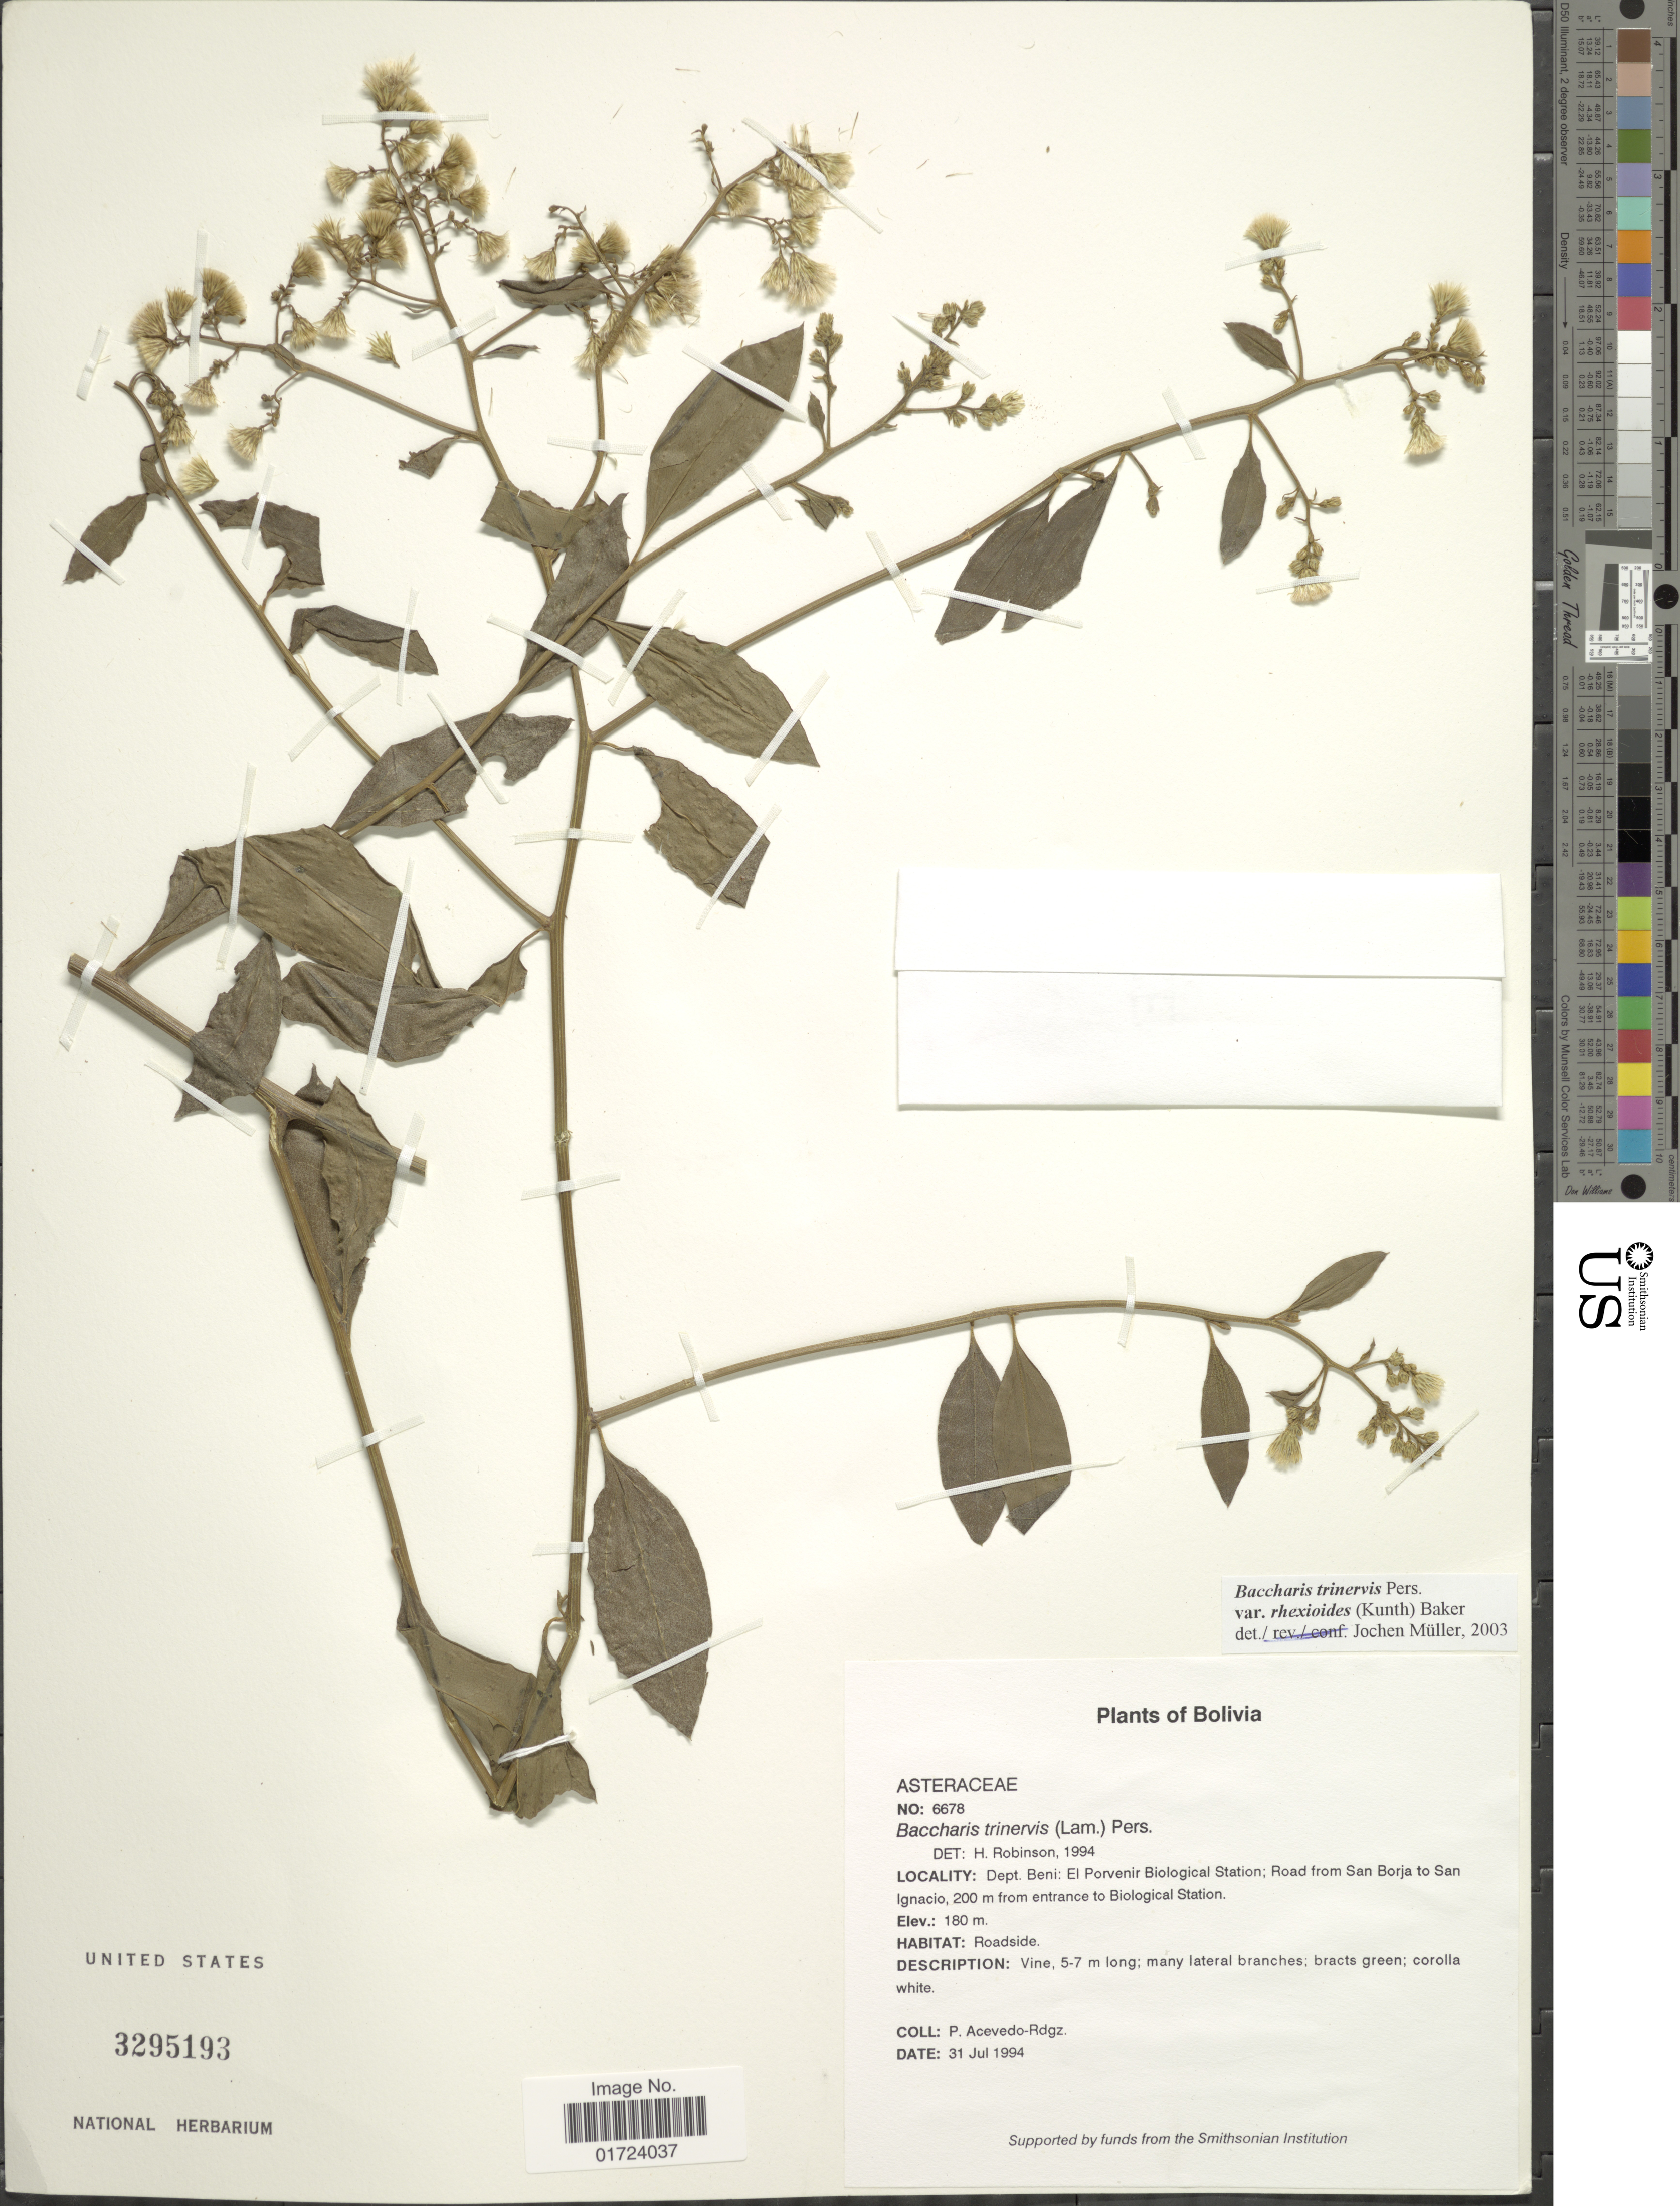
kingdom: Plantae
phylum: Tracheophyta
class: Magnoliopsida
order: Asterales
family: Asteraceae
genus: Baccharis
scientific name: Baccharis trinervis var. rhexioides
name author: (Kunth) Baker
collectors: P. Acevedo-Rodr.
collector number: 6678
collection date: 1994-07-31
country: Bolivia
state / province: Beni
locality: Dept. Beni: El Porvenir Biological Station; road from San Broja to San Ignacio.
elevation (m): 180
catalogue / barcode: US 3295193